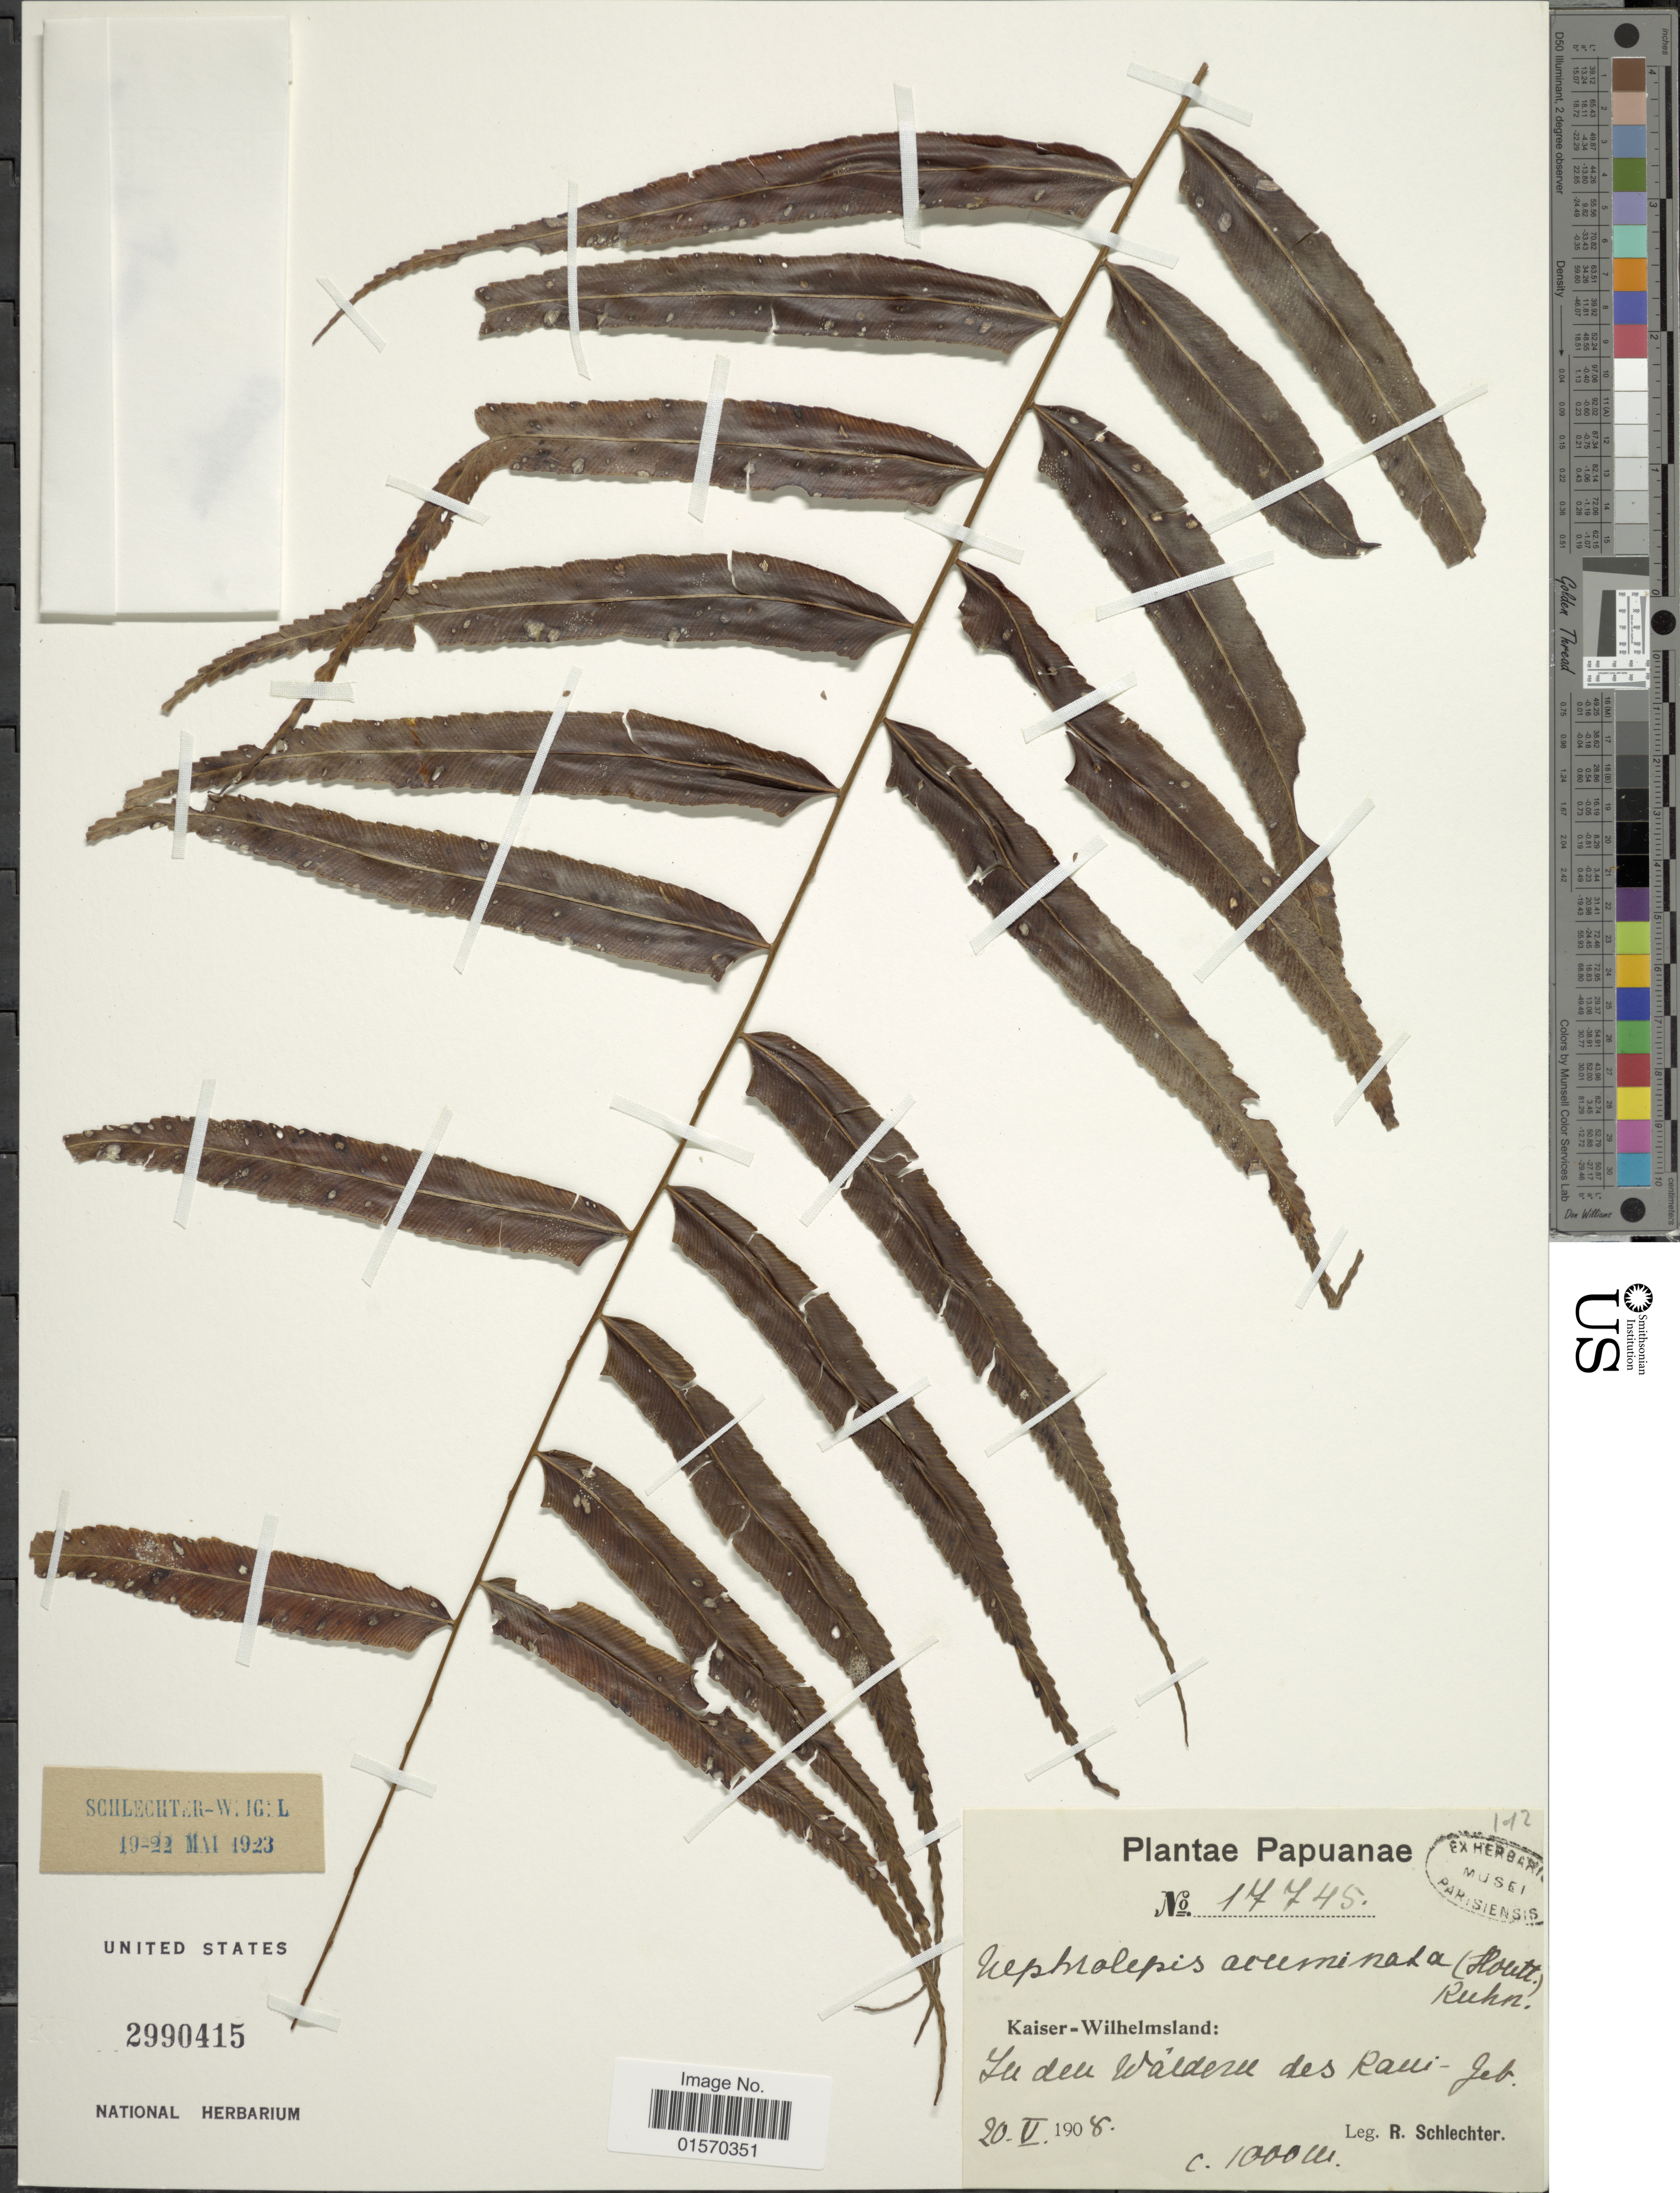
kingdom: Plantae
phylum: Tracheophyta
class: Polypodiopsida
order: Polypodiales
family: Nephrolepidaceae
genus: Nephrolepis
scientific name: Nephrolepis acuminata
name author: (Houtt.) Kuhn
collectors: F. R. R. Schlechter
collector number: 17745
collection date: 1908-05-20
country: Papua New Guinea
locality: Papuanae. Kaiser-Wilhelmsland: In den Waldern des Raui - Geb.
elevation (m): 1000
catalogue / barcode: US 2990415